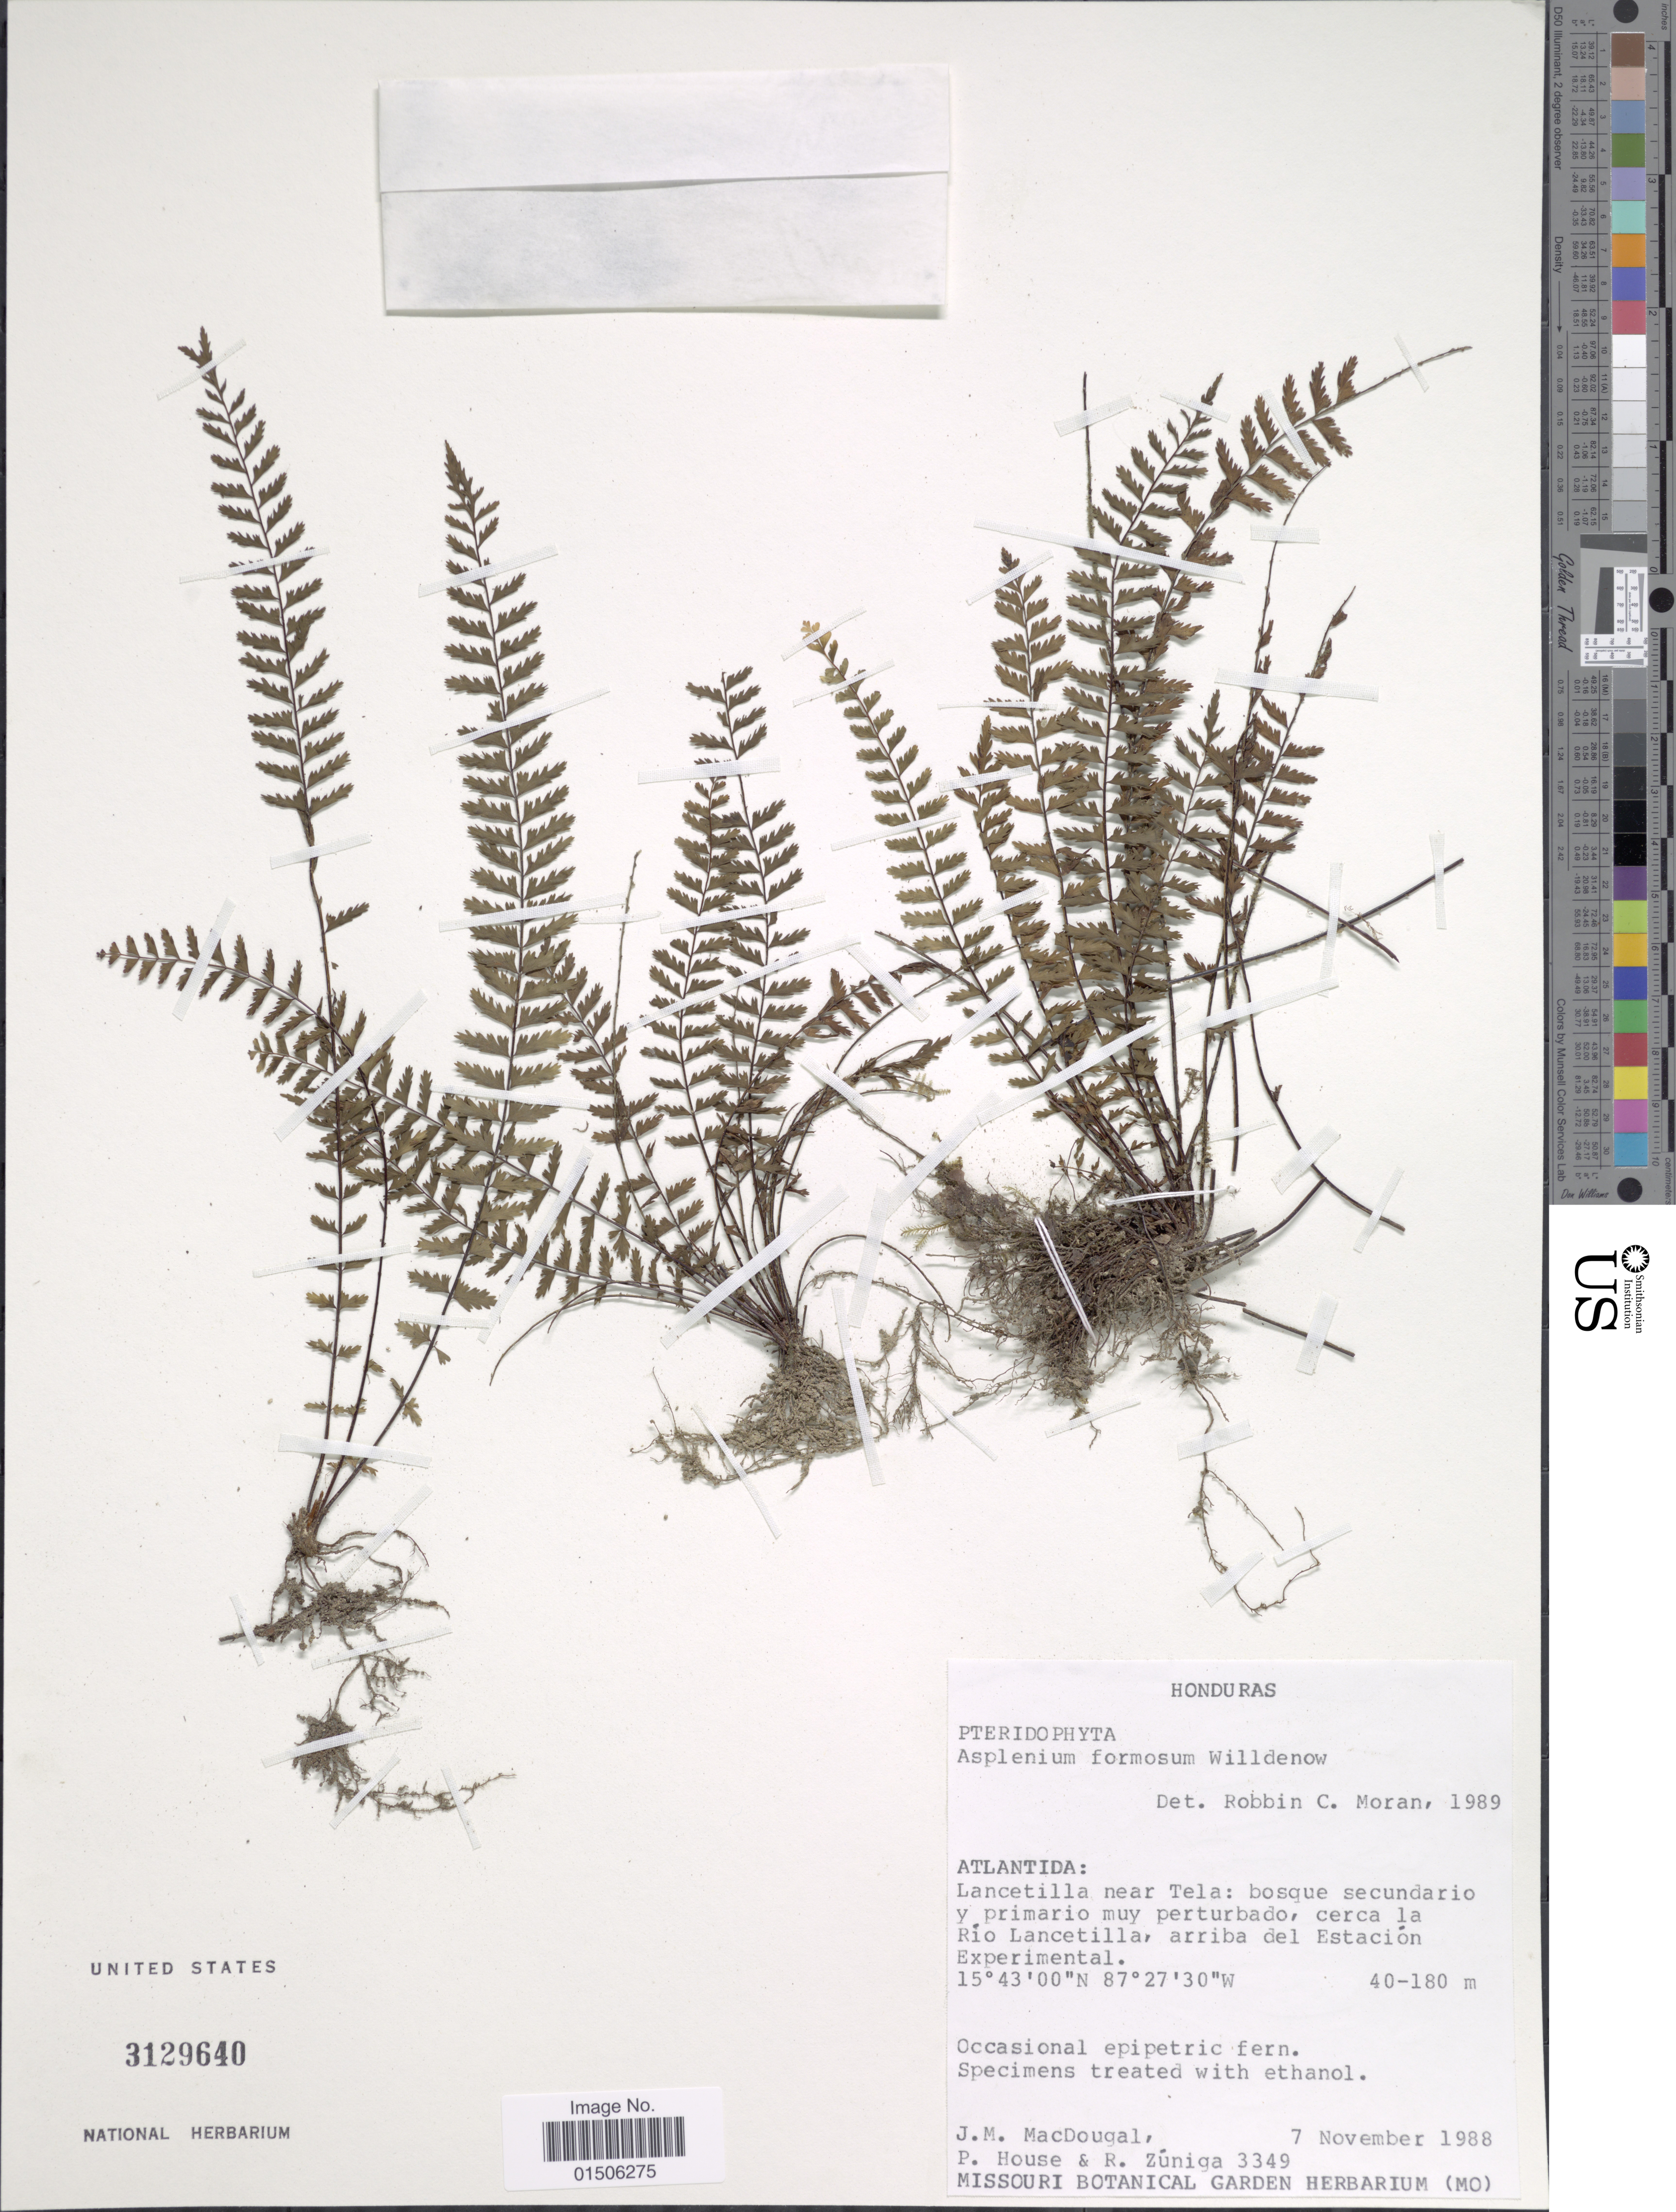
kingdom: Plantae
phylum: Tracheophyta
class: Polypodiopsida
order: Polypodiales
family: Aspleniaceae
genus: Asplenium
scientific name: Asplenium formosum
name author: Willd.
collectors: J. M. MacDougal, P. House & R. Zuniga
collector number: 3349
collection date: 1988-11-07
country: Honduras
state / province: Atlántida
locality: Lancetilla near Tela: bosque secundario y primario muy perturbado, cerca la Río Lancetilla, arriba del Estación Experimental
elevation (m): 40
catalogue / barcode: US 3129640